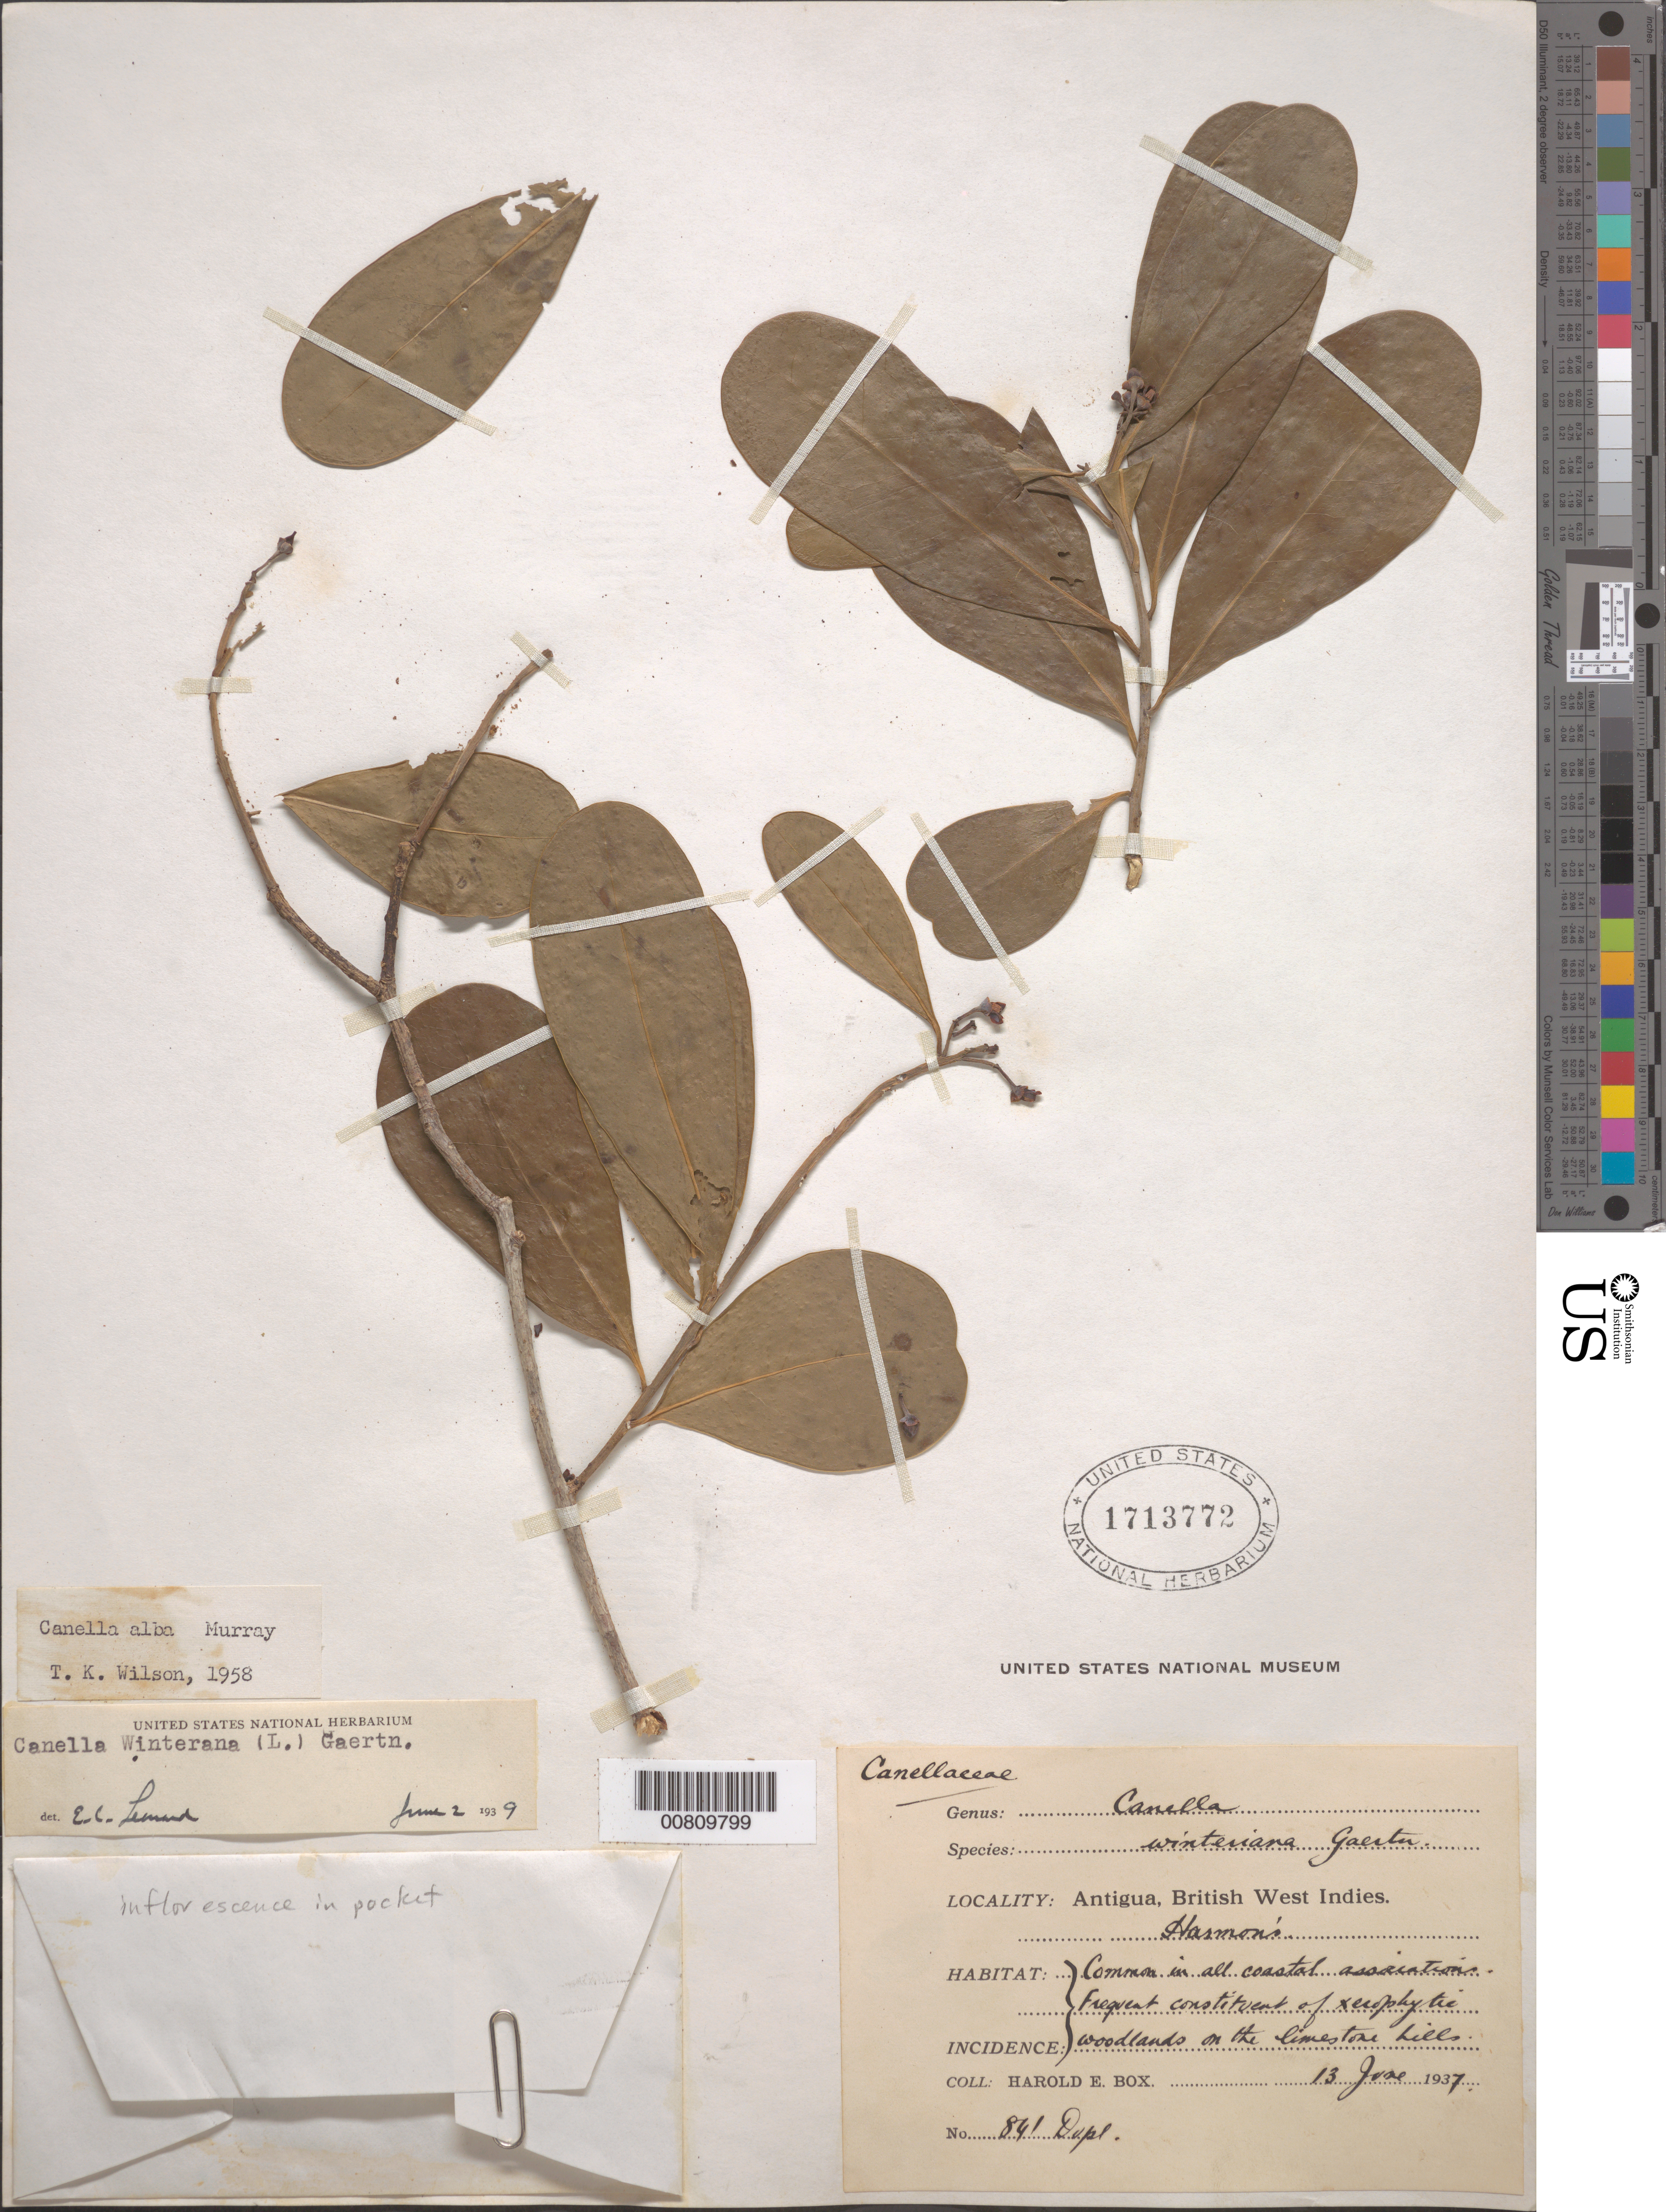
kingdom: Plantae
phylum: Tracheophyta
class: Magnoliopsida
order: Canellales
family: Canellaceae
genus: Canella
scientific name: Canella winterana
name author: (L.) Gaertn.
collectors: H. E. Box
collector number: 841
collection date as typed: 13 Jun 1937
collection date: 1937-06-13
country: Antigua and Barbuda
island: Leeward Is.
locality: Harmon's.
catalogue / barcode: US 1713772